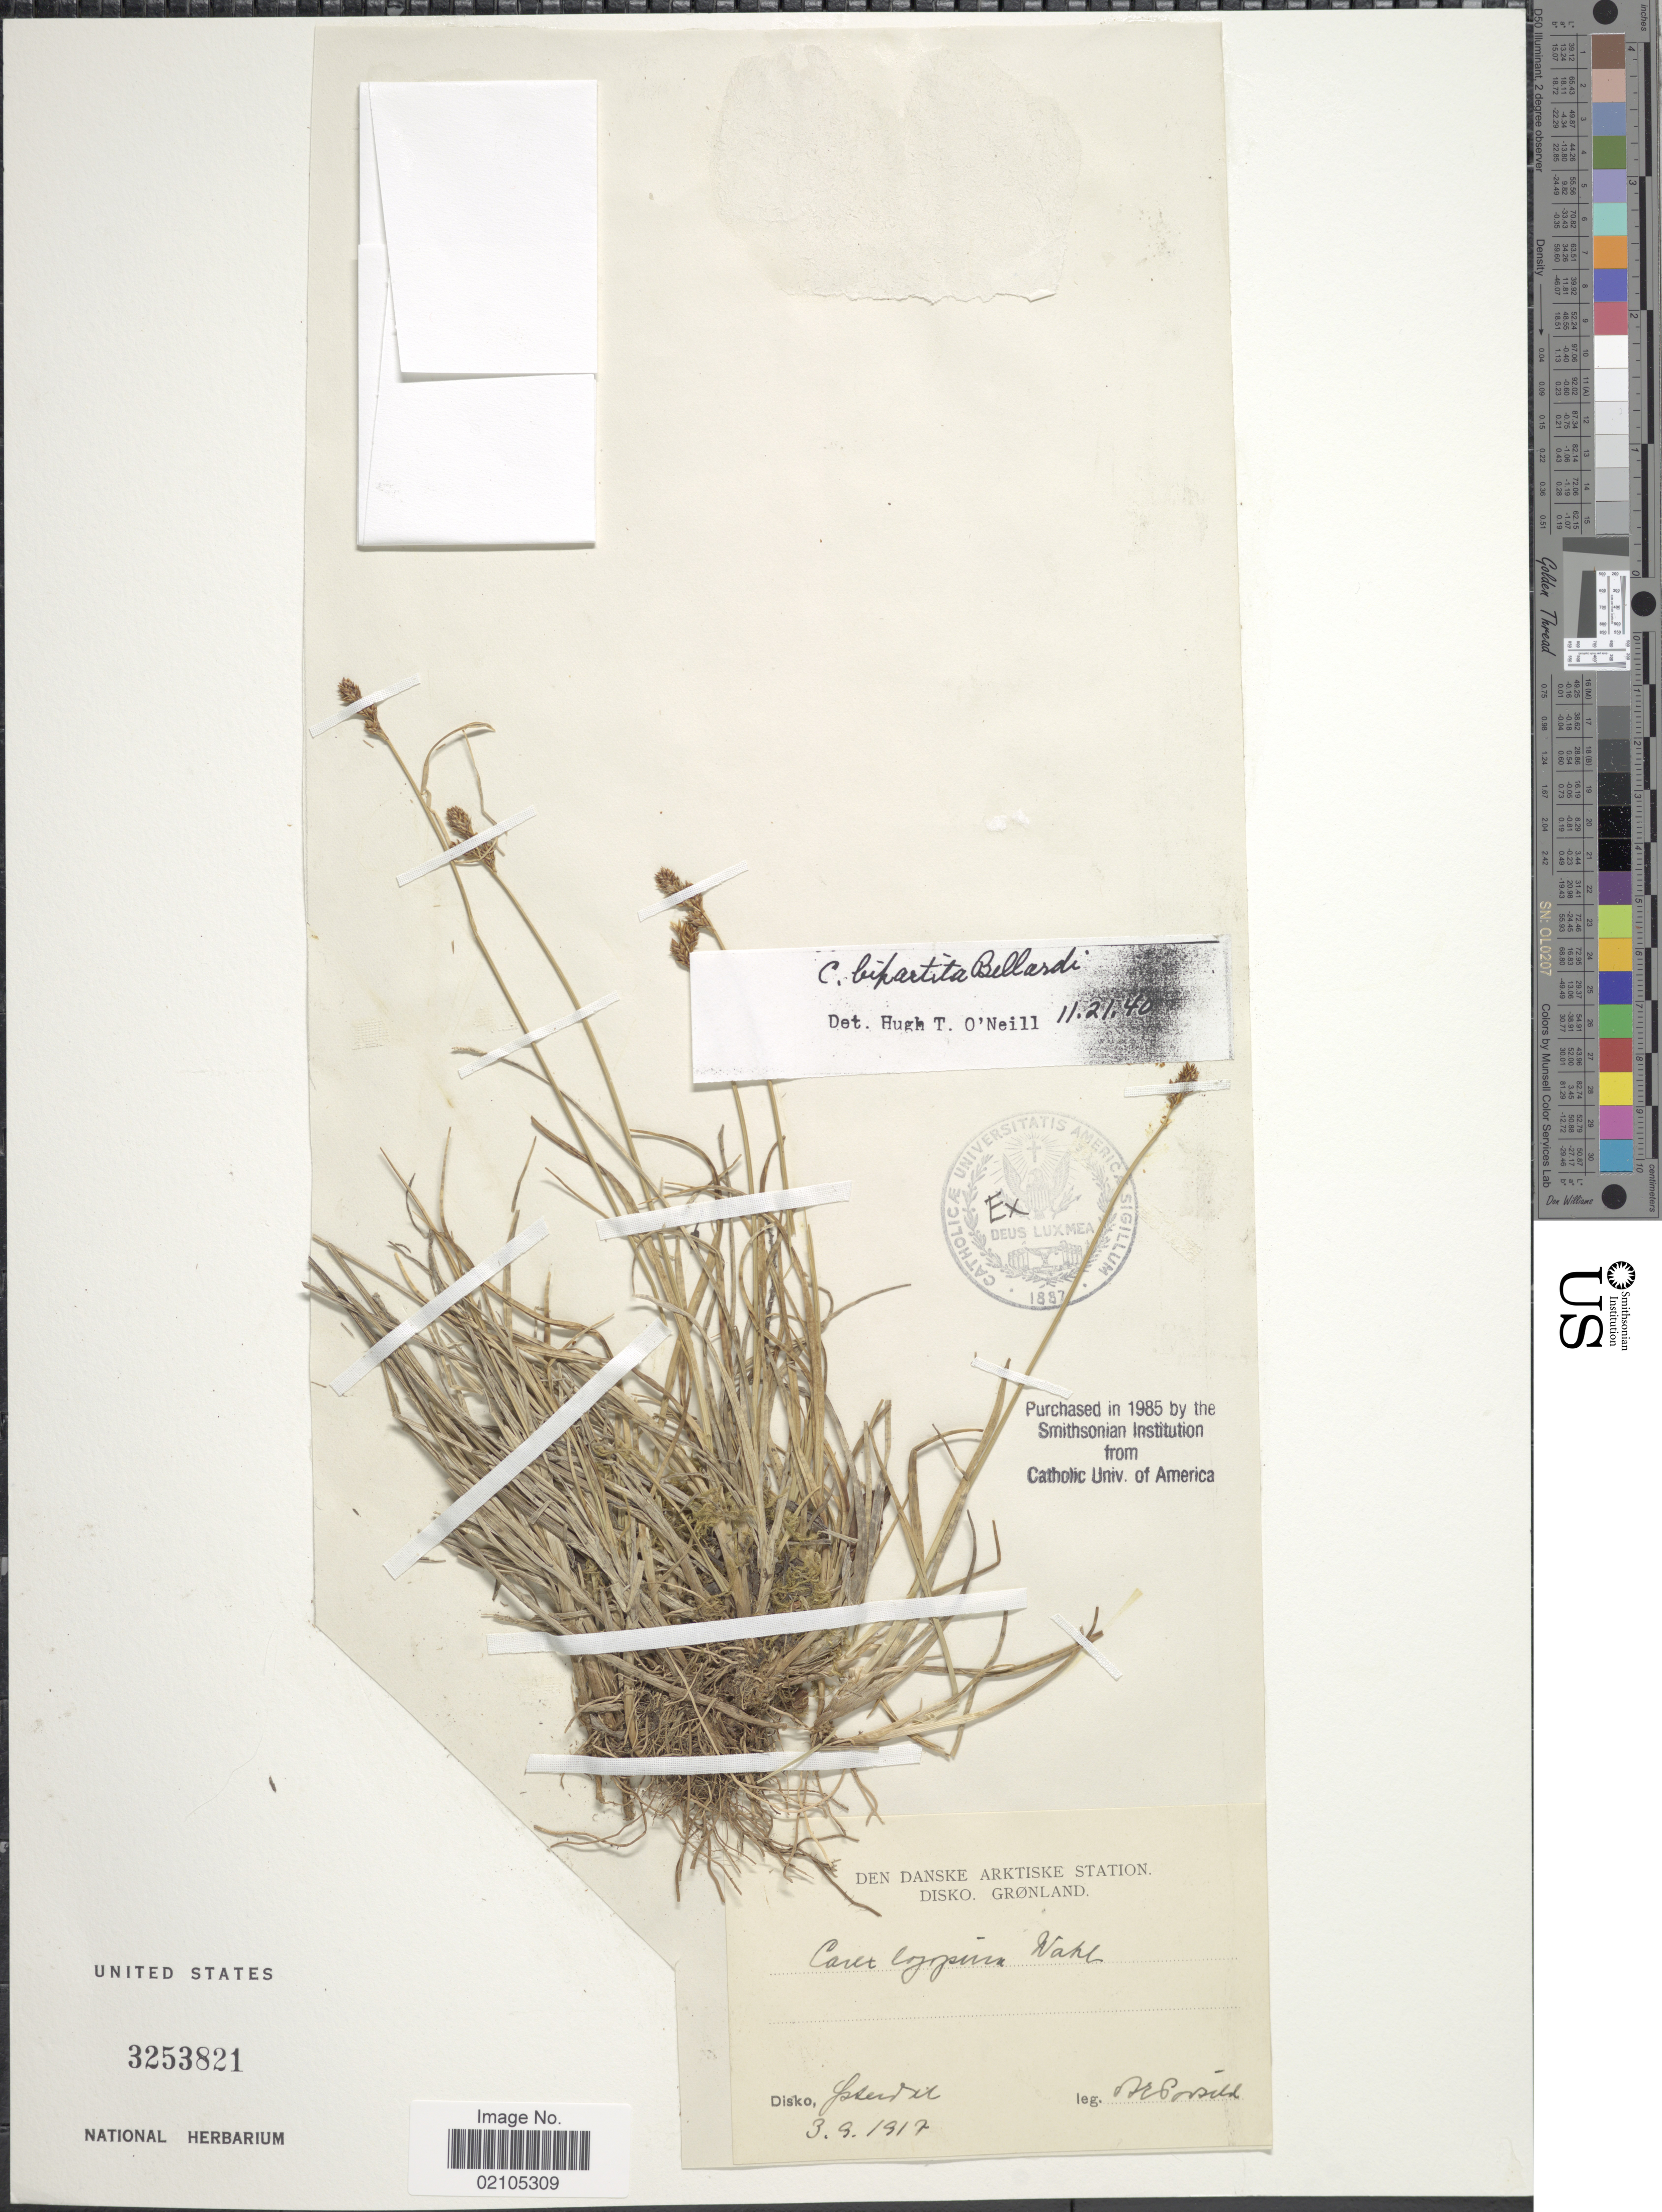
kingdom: Plantae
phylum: Tracheophyta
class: Liliopsida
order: Poales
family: Cyperaceae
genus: Carex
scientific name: Carex lachenalii subsp. lachenalii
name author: Schkuhr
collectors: M. P. Porsild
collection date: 1917-09-03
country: Greenland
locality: Disko. Gronland. Disko, Østerdal.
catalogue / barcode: US 3253821